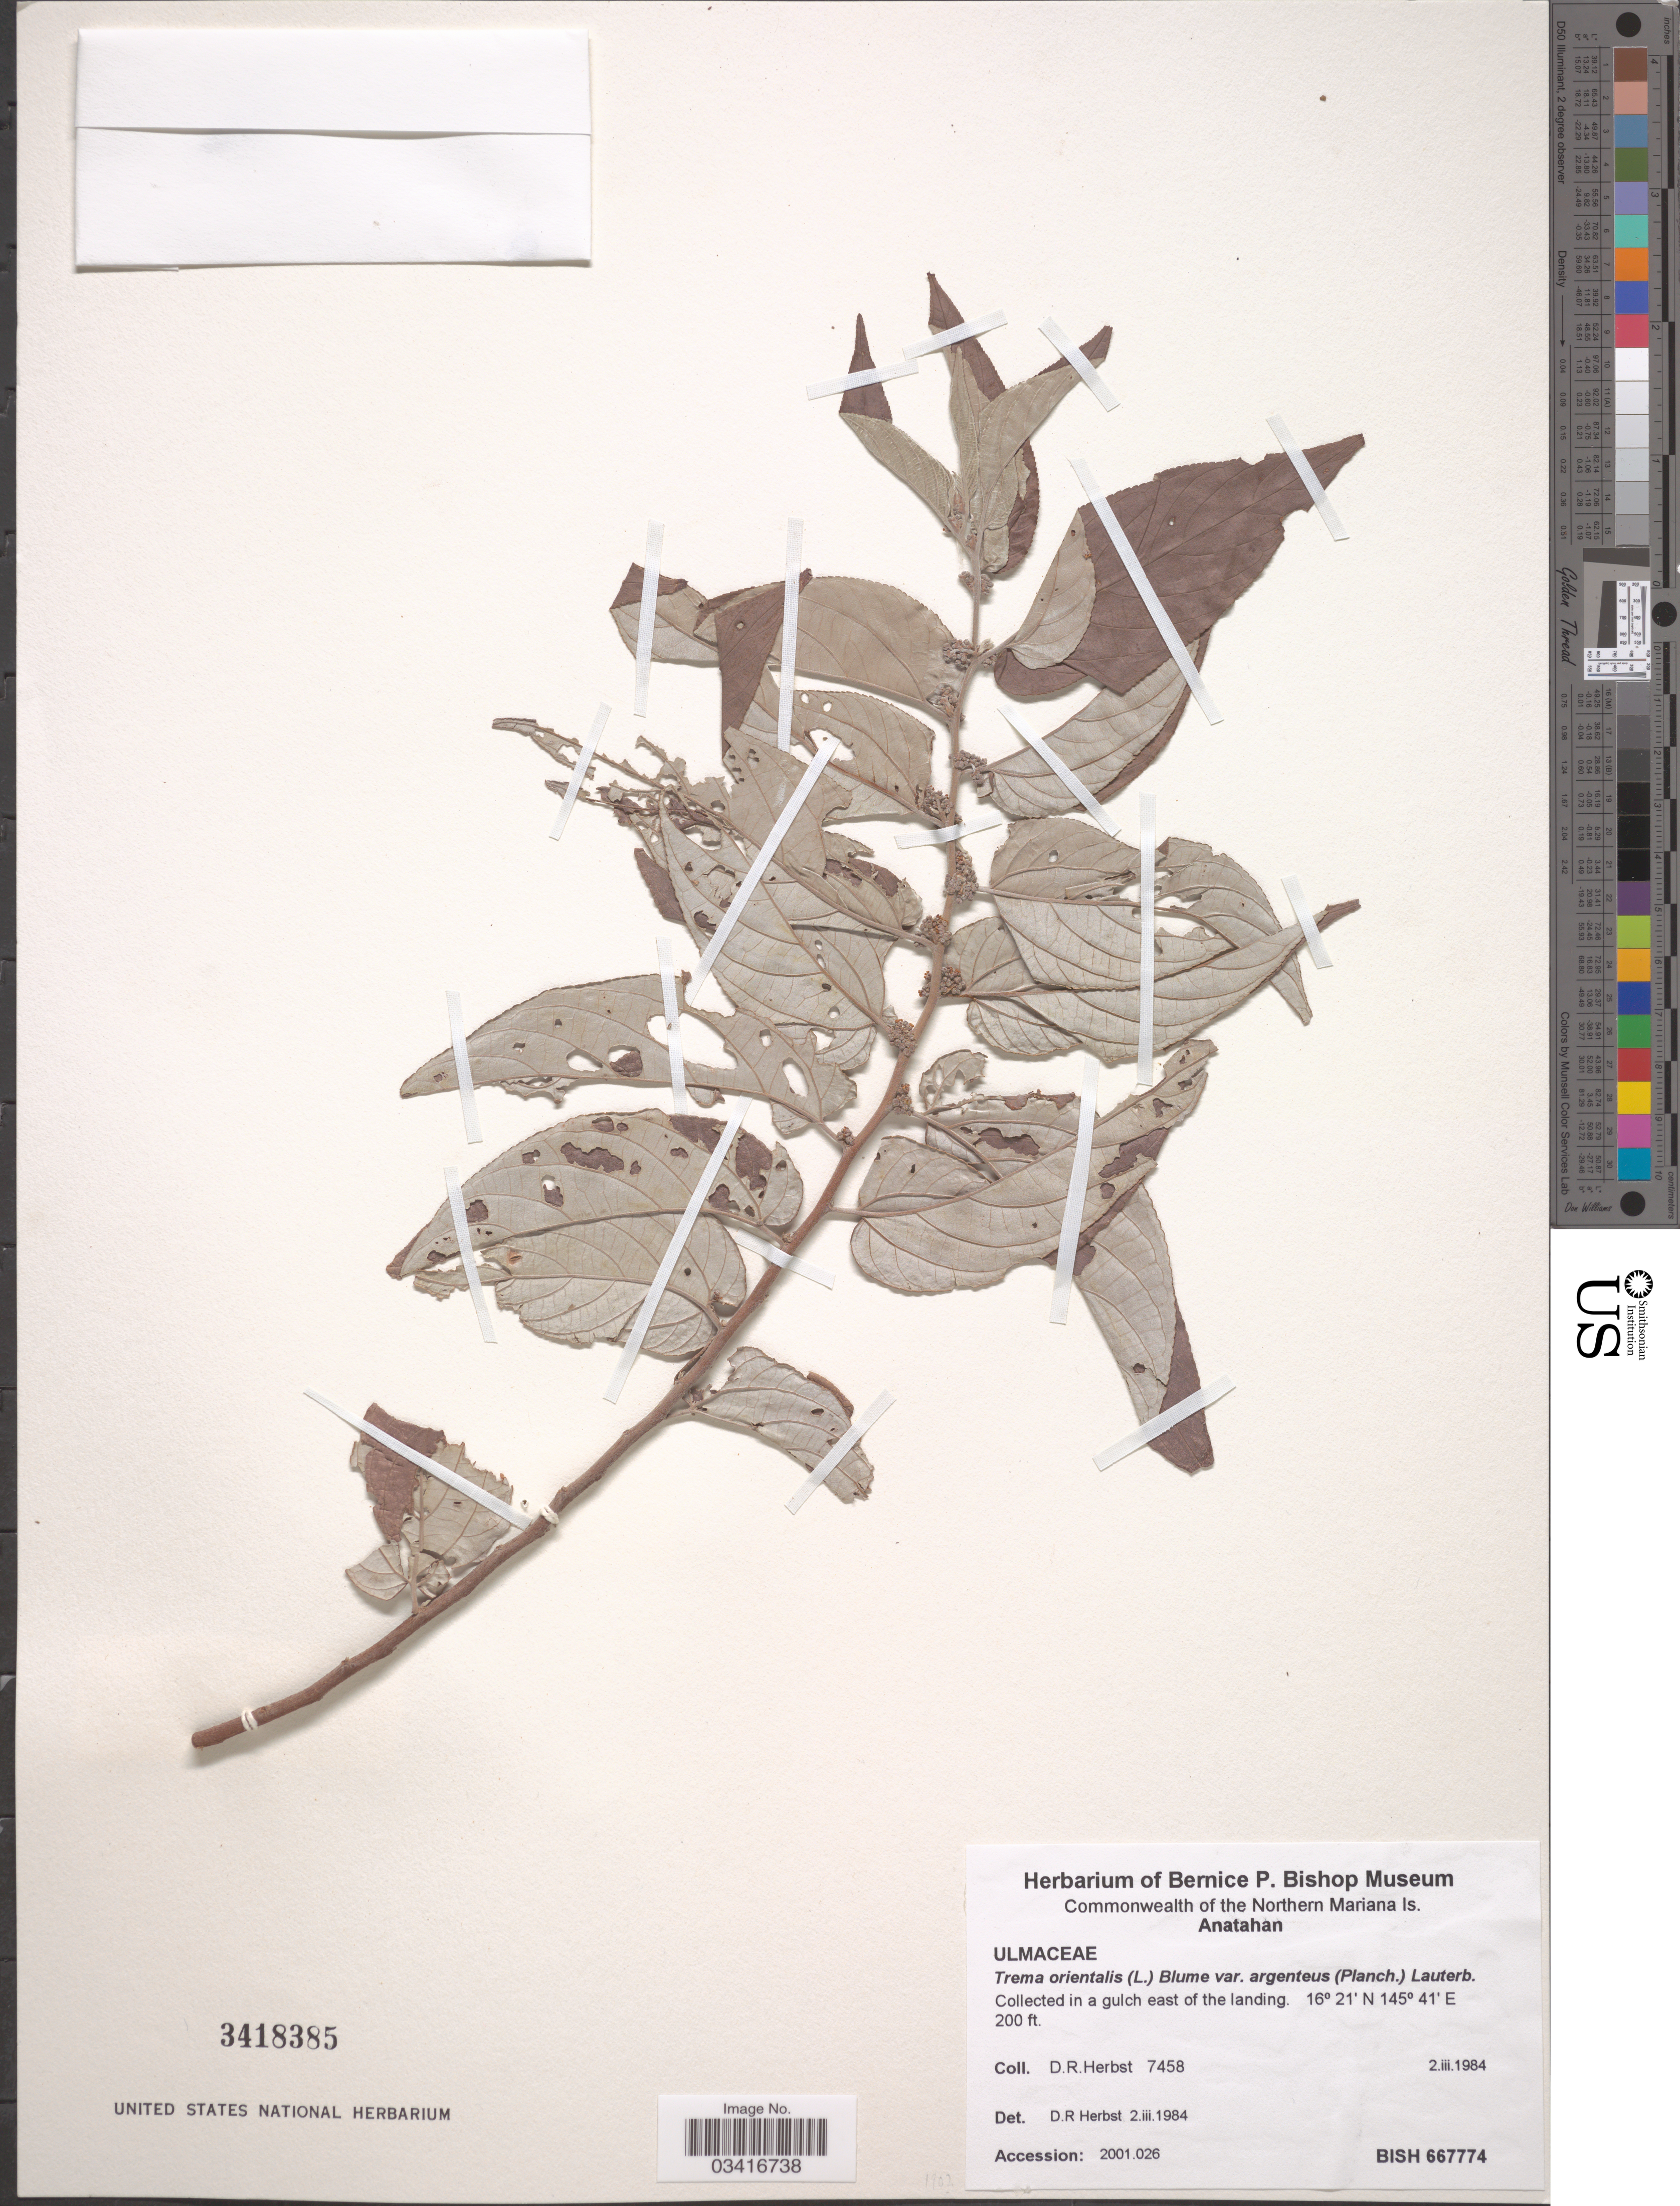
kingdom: Plantae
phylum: Tracheophyta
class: Magnoliopsida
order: Rosales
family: Cannabaceae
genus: Trema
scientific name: Trema orientale var. argentea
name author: (Planch.) Lauterb.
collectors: D. R. Herbst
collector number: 7458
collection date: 1984-03-02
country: Northern Mariana Islands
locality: Anatahan. In a gulch east of the landing.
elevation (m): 61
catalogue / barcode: US 3418385